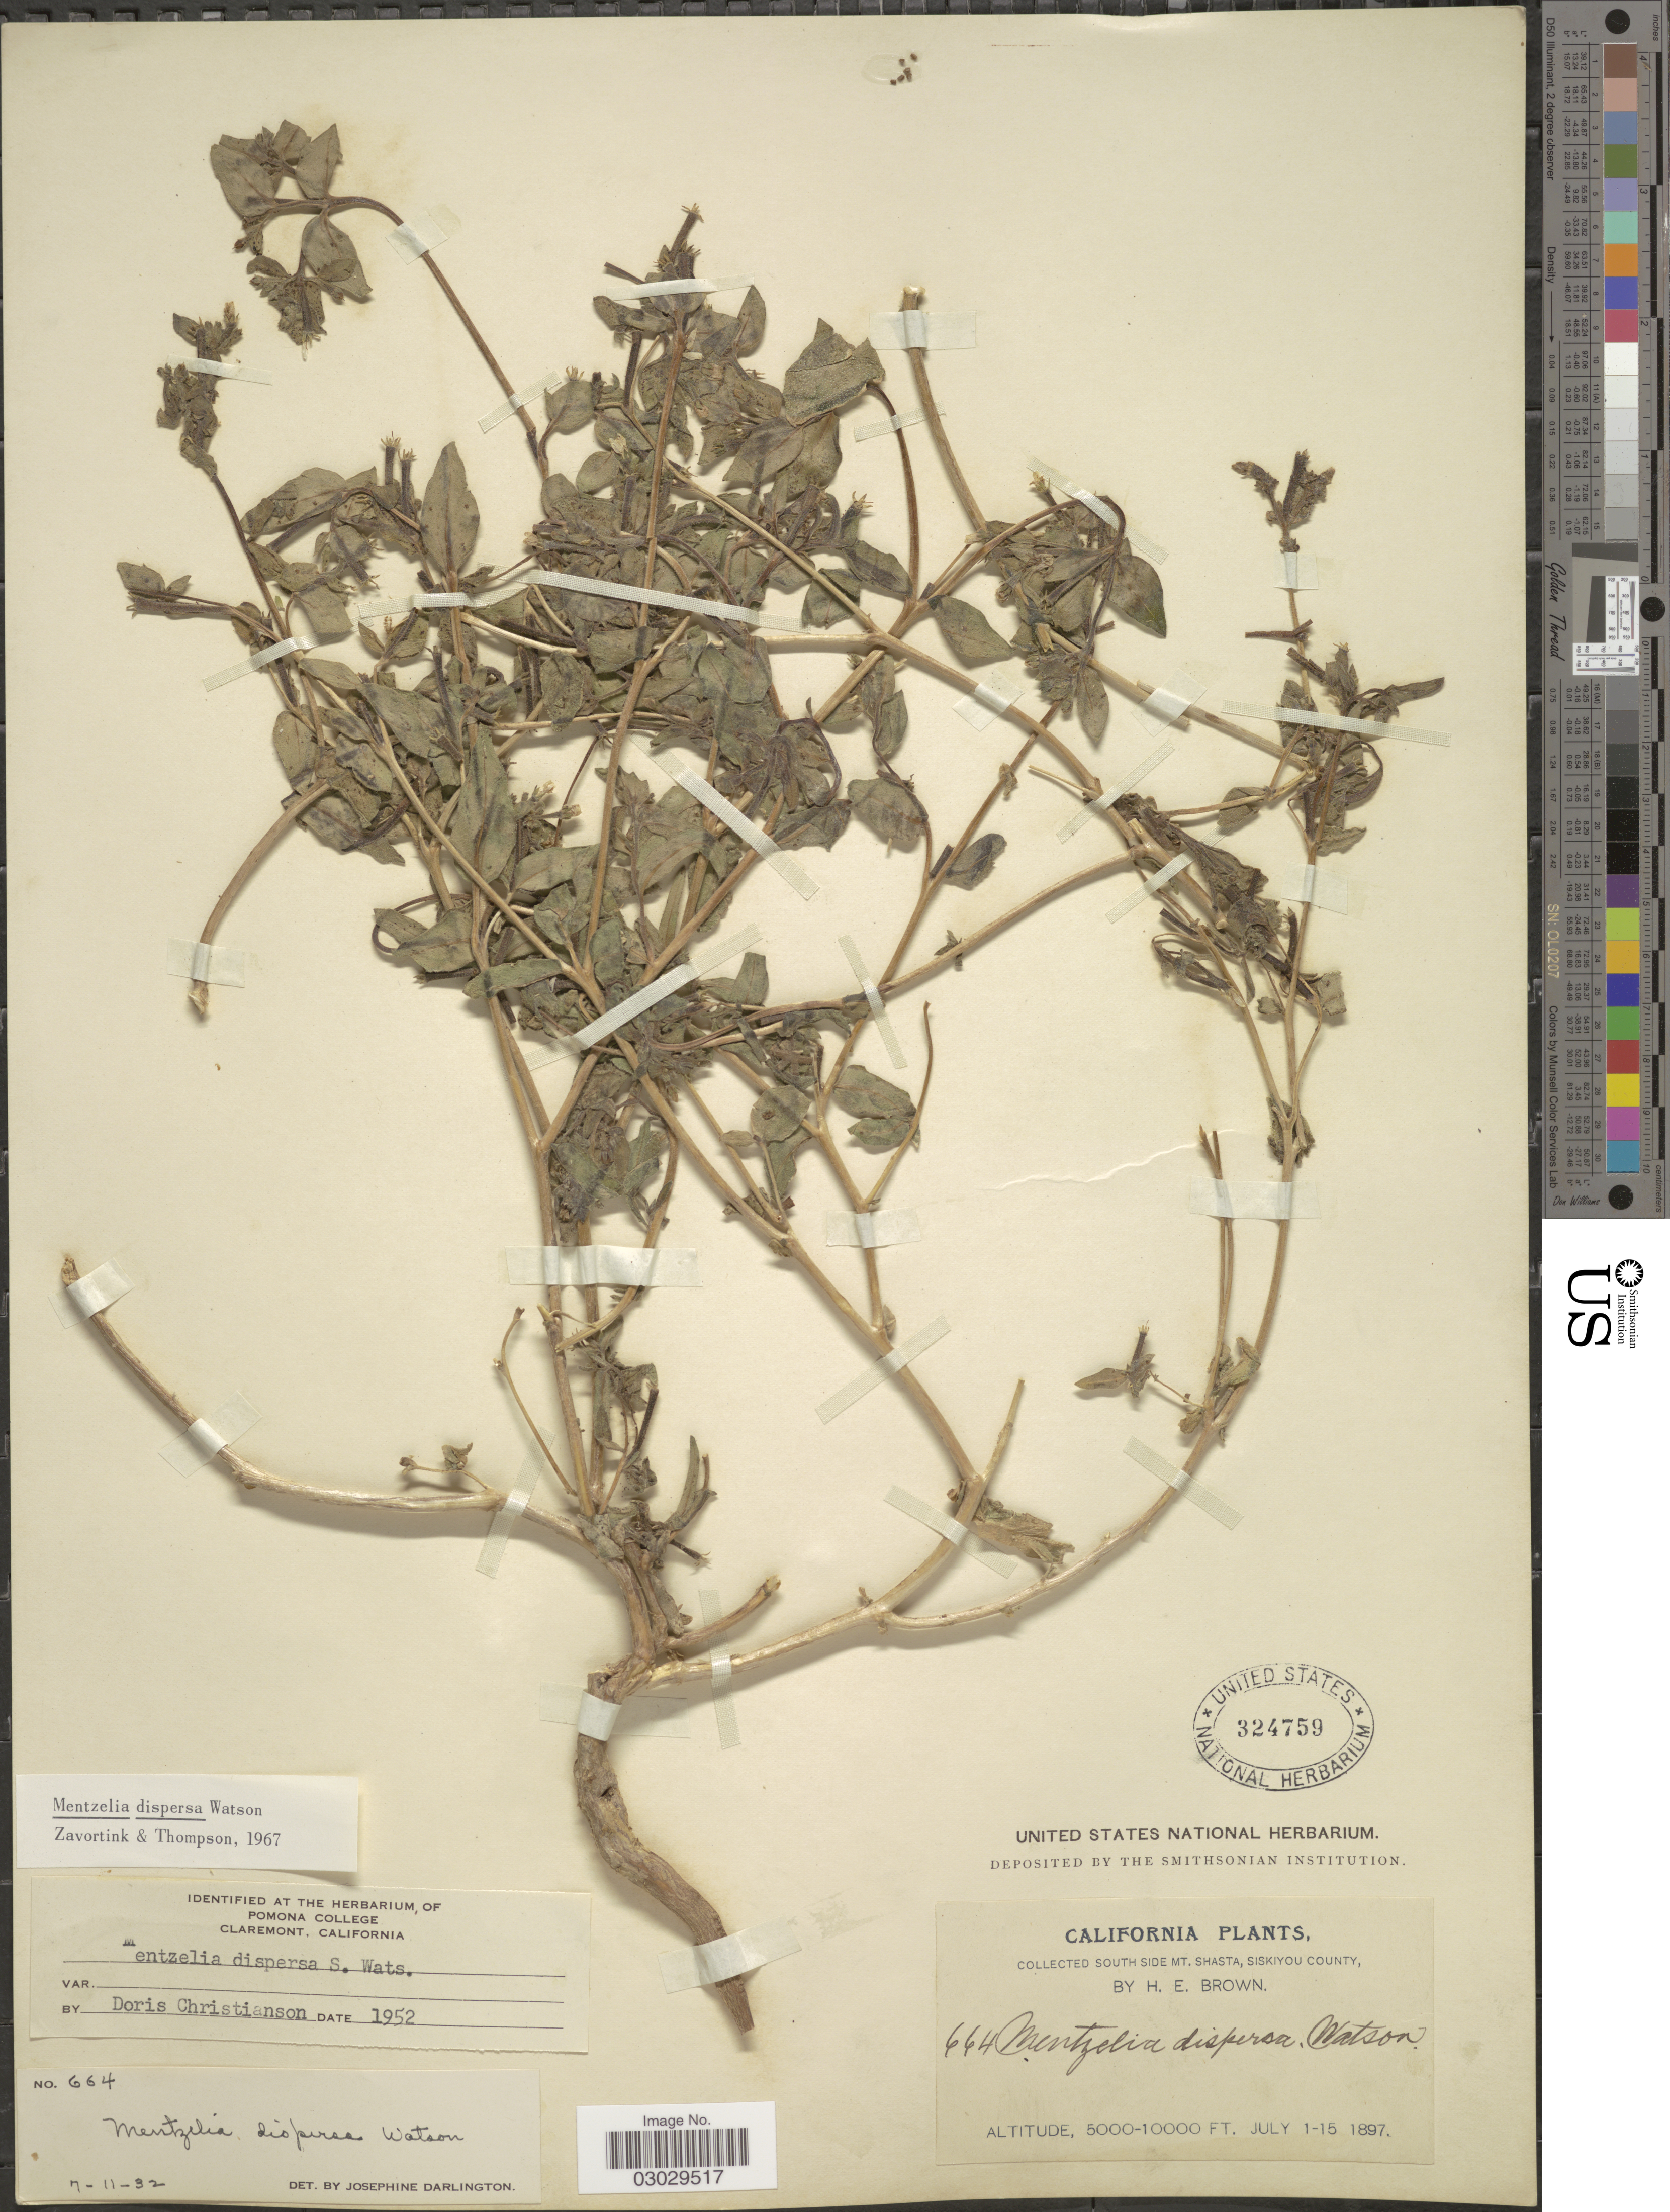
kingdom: Plantae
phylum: Tracheophyta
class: Magnoliopsida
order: Cornales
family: Loasaceae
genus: Mentzelia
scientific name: Mentzelia dispersa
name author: S. Watson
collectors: H. E. Brown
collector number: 664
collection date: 1897-07-01/1897-07-15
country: United States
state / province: California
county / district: Siskiyou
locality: South Side Mt. Shasta, Siskiyou County.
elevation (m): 1524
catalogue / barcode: US 324759